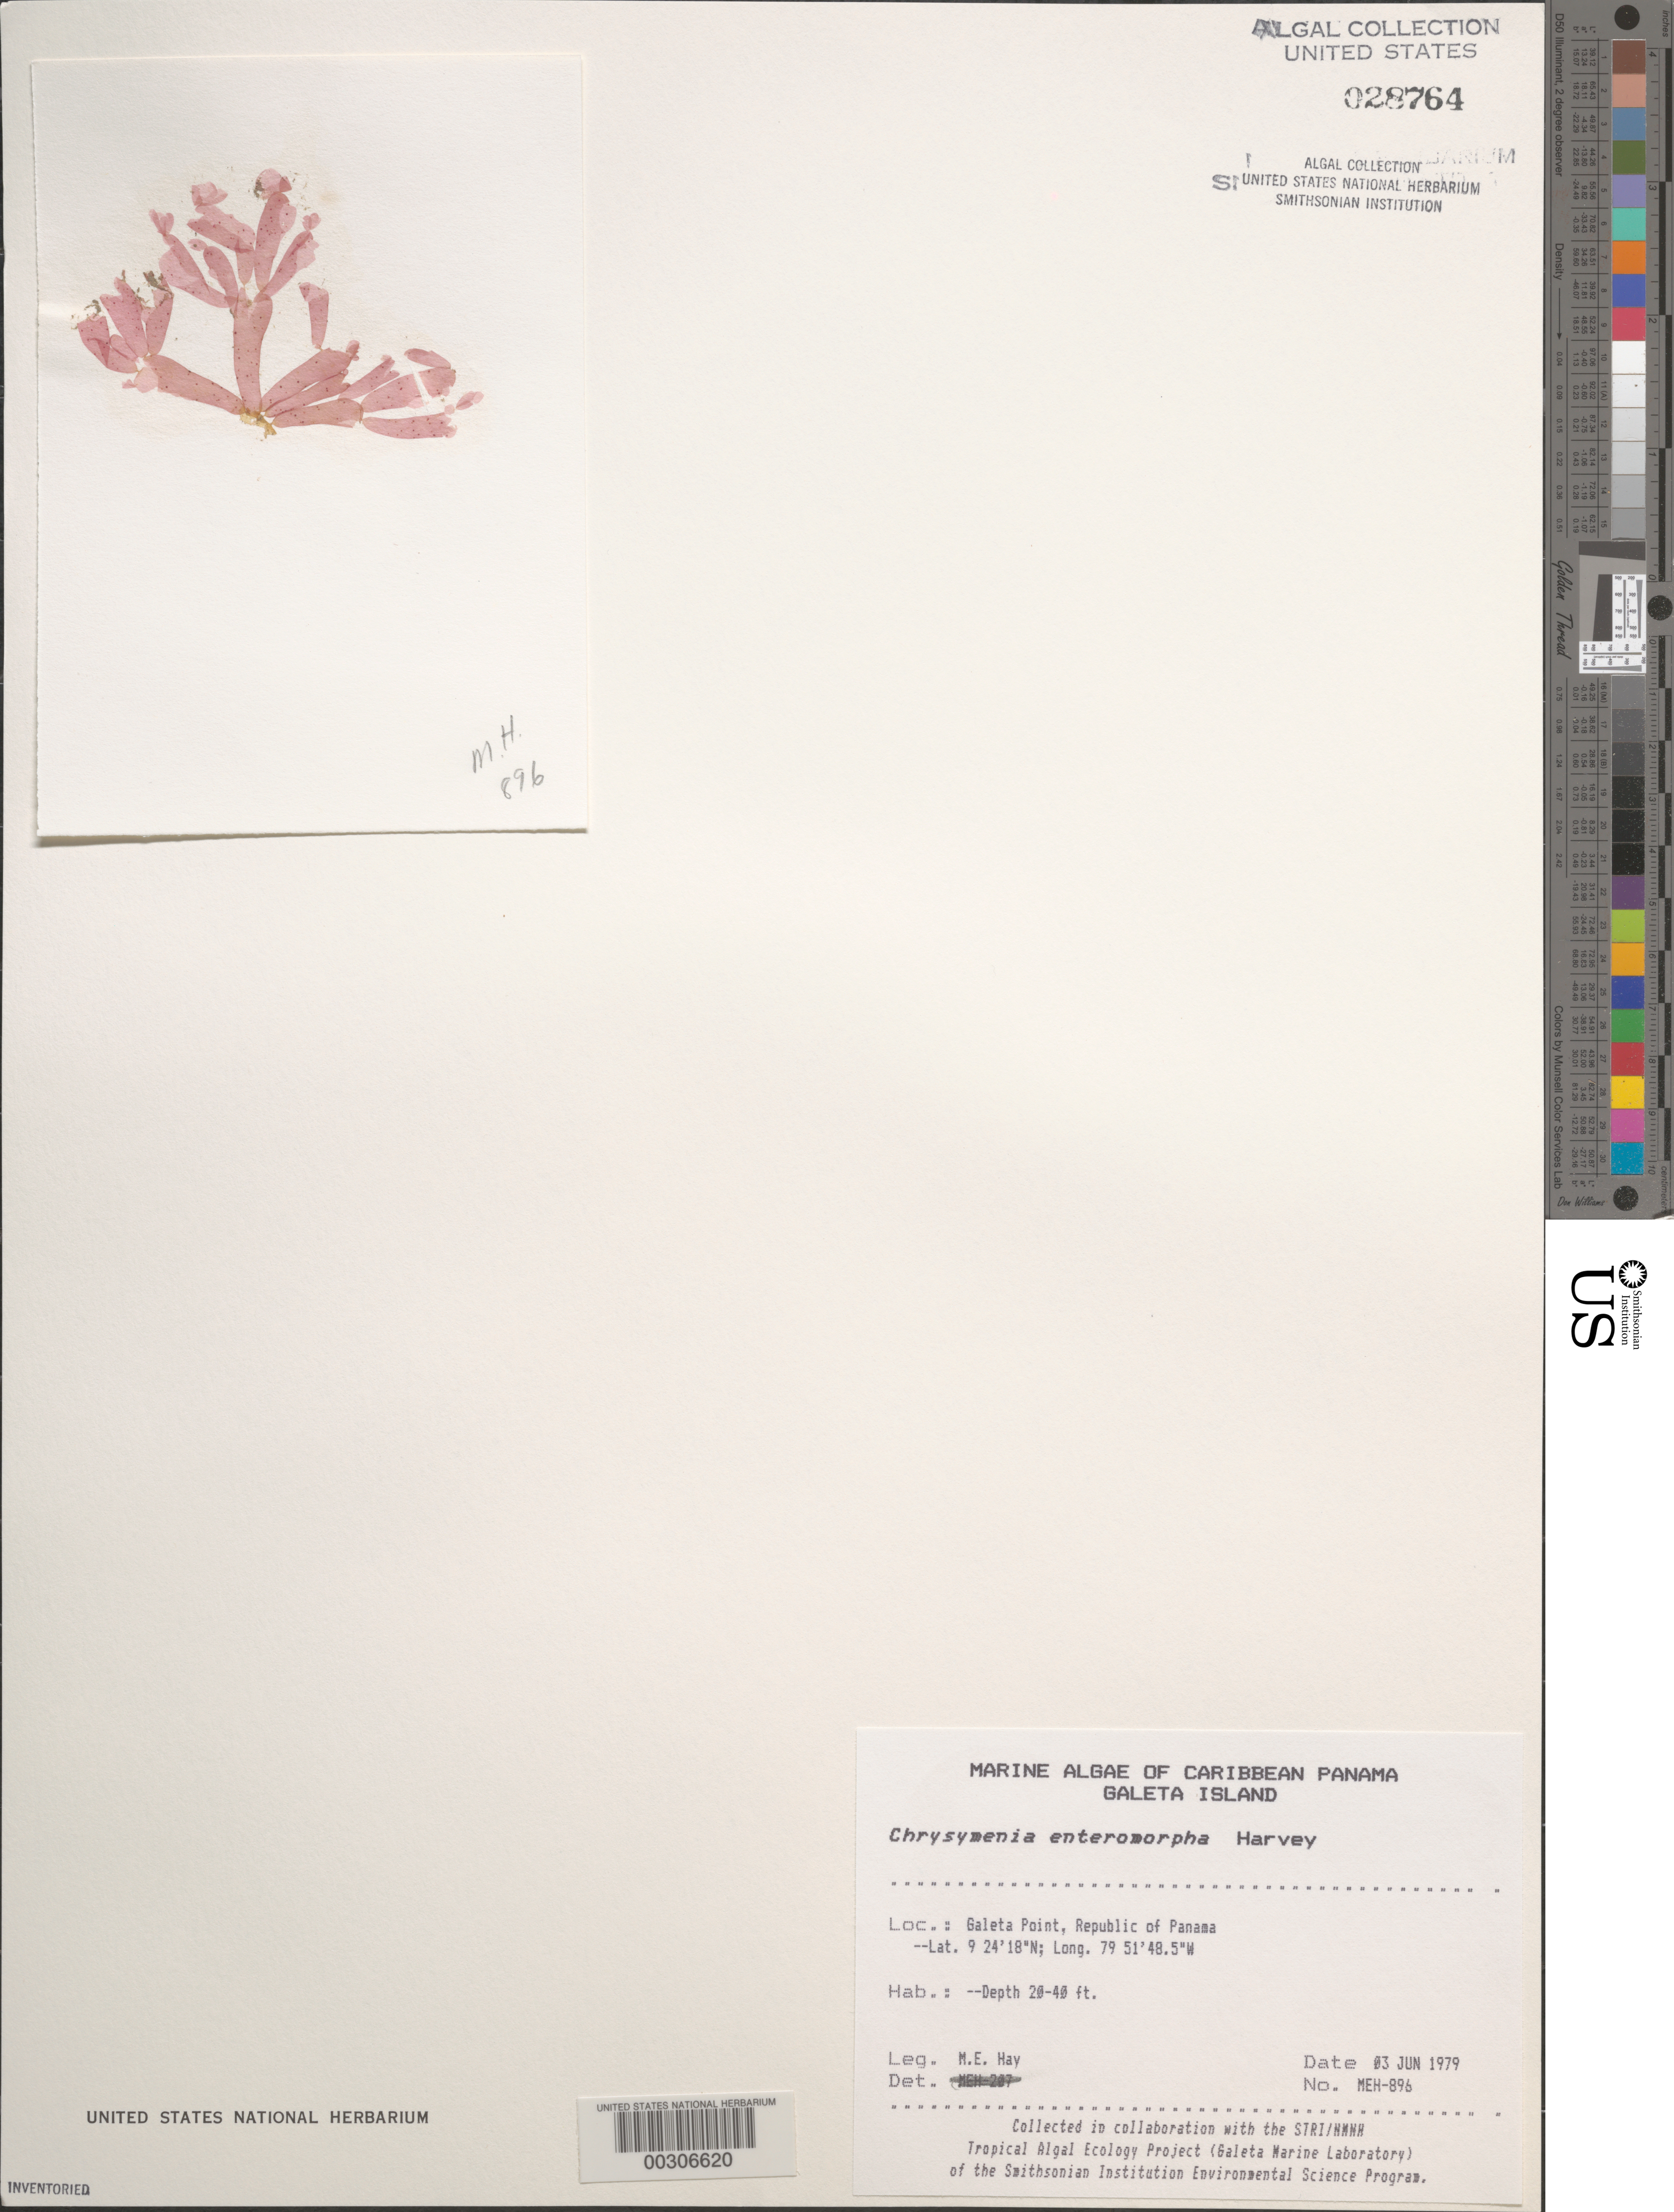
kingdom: Plantae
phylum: Rhodophyta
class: Florideophyceae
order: Rhodymeniales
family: Rhodymeniaceae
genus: Botryocladia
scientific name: Botryocladia enteromorpha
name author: (Harv.) W.E. Schmidt et al. in W.E. Schmidt et al.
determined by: Algae name updating Project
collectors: M. E. Hay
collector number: MEH-896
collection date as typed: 03 Jun 1979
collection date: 1979-06-03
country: Panama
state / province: Colón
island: Galeta Island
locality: Galeta Point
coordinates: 9 24' 18" N, 79 51' 48.5" W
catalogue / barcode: US 28764